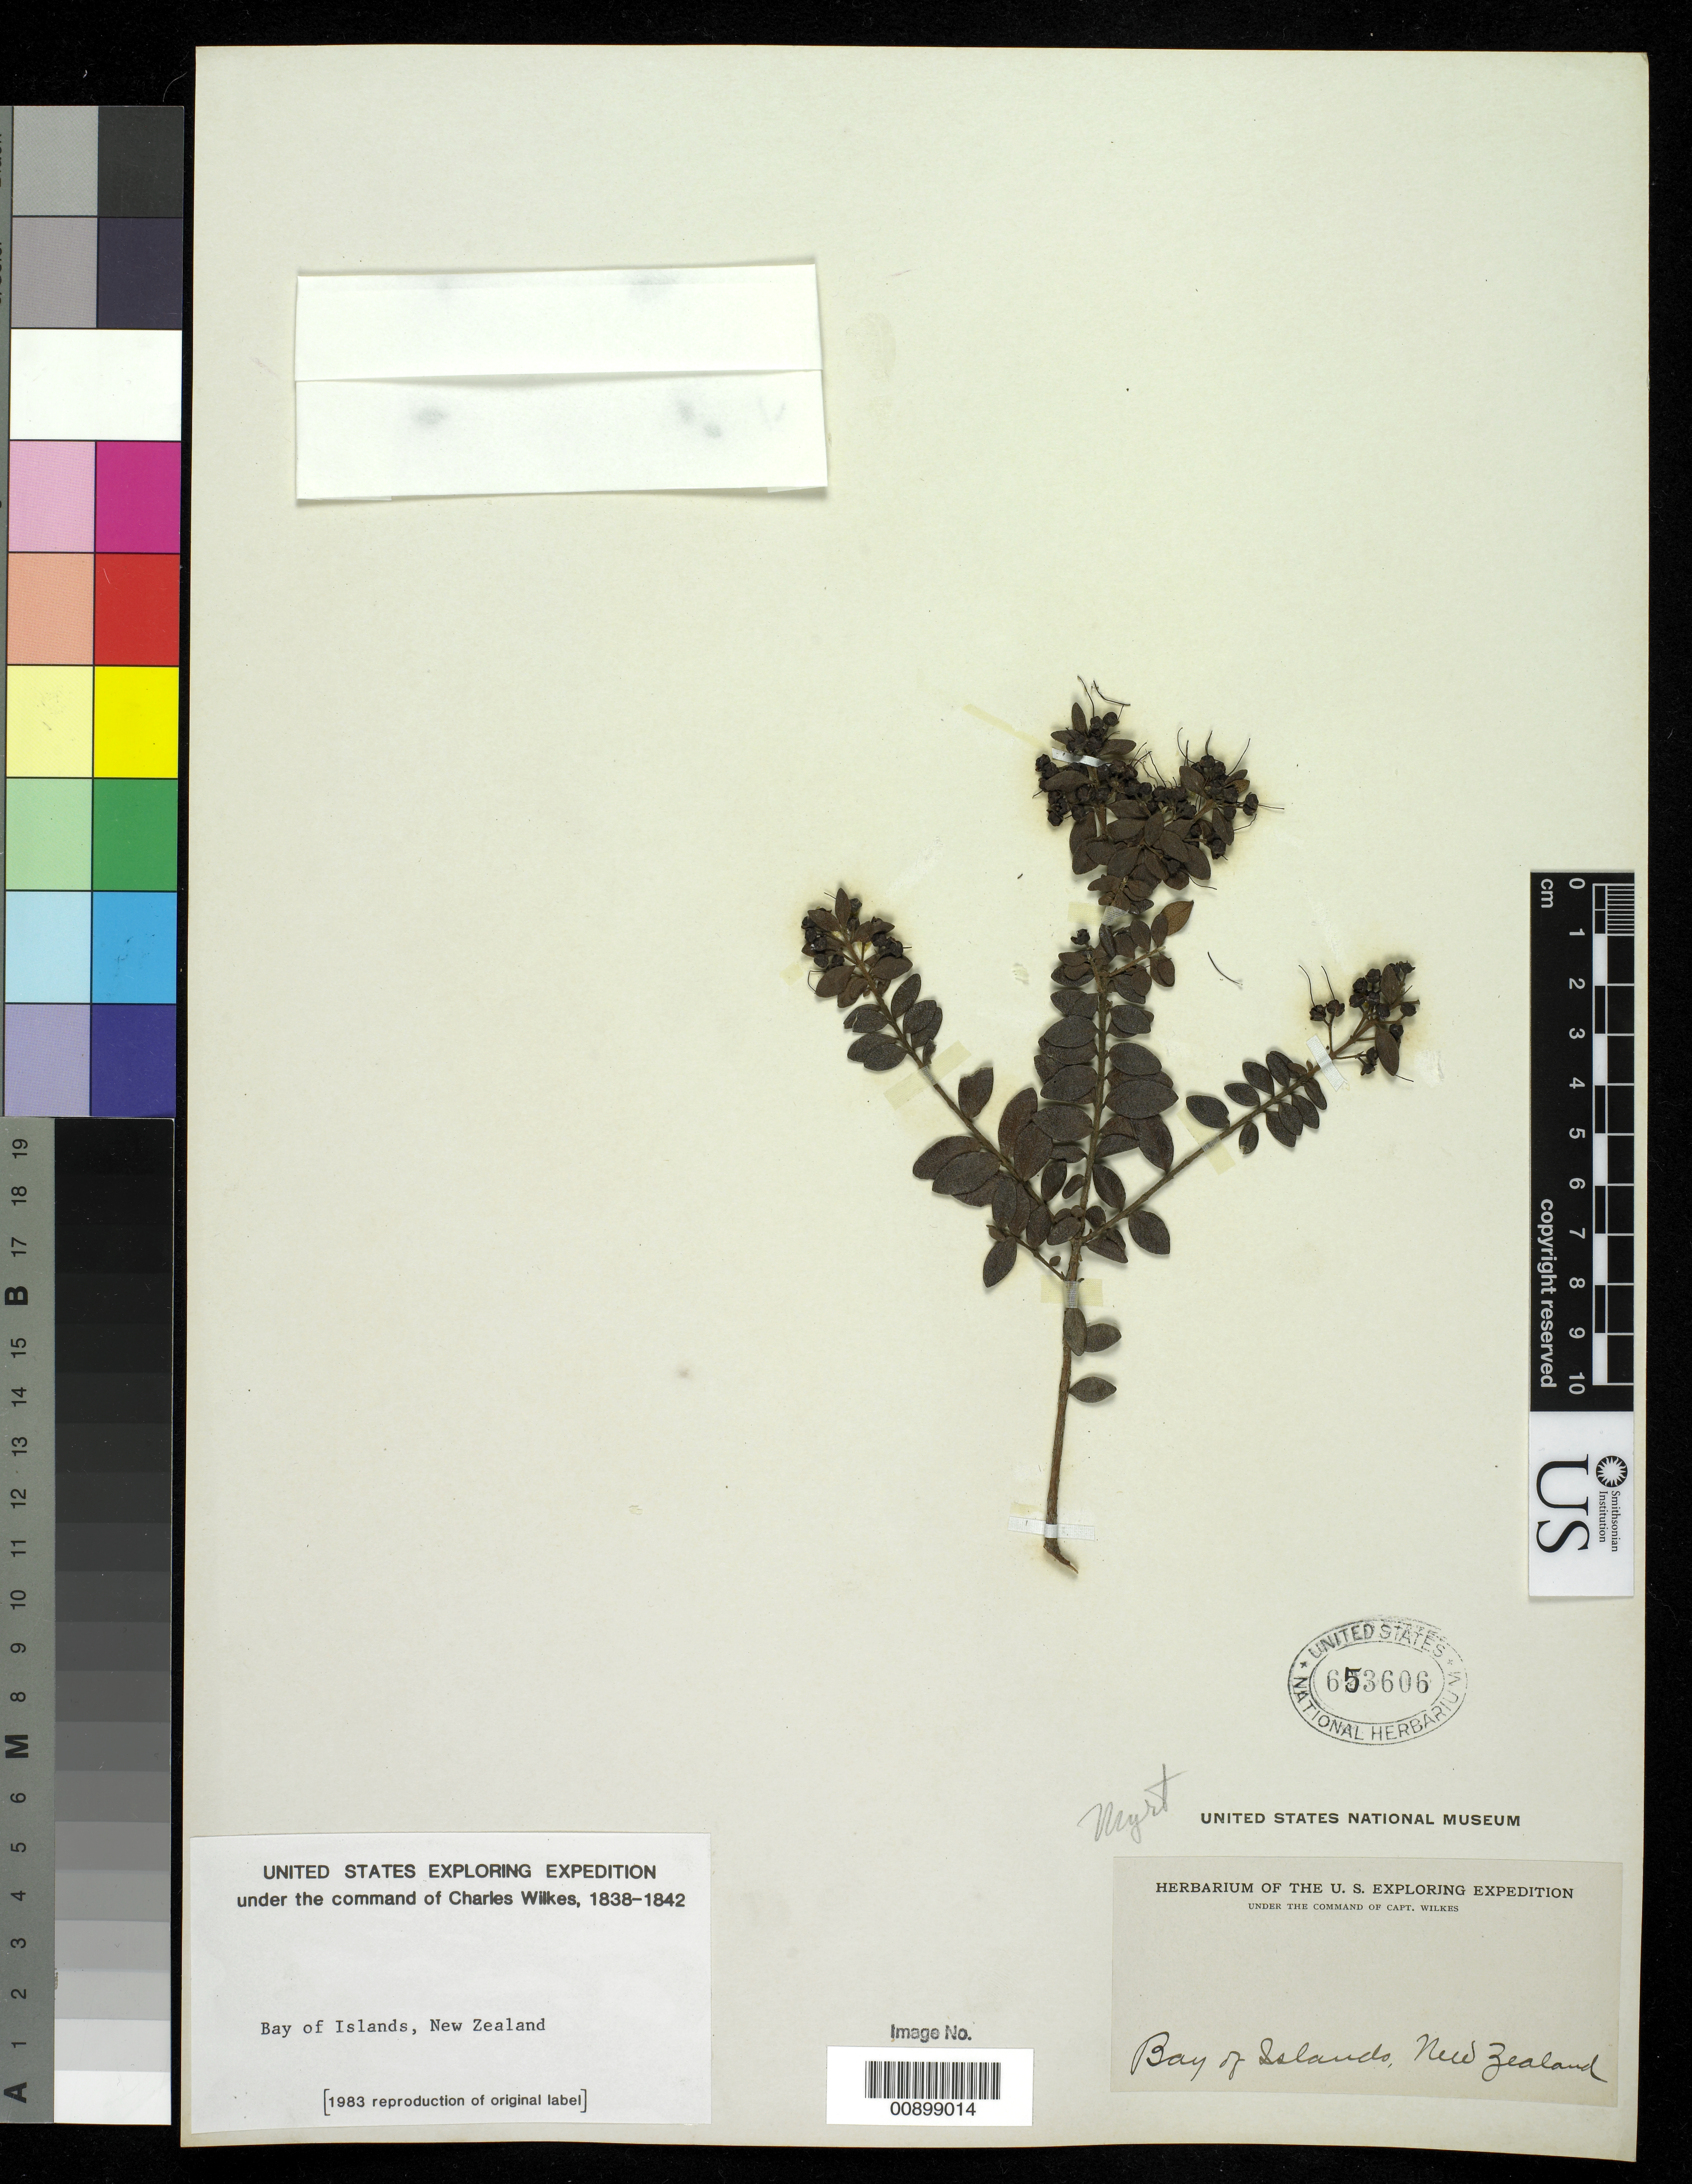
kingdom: Plantae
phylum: Tracheophyta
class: Magnoliopsida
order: Myrtales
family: Myrtaceae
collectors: Wilkes Explor. Exped.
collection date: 1838/1842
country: New Zealand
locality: Bay of Islands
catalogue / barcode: US 653606